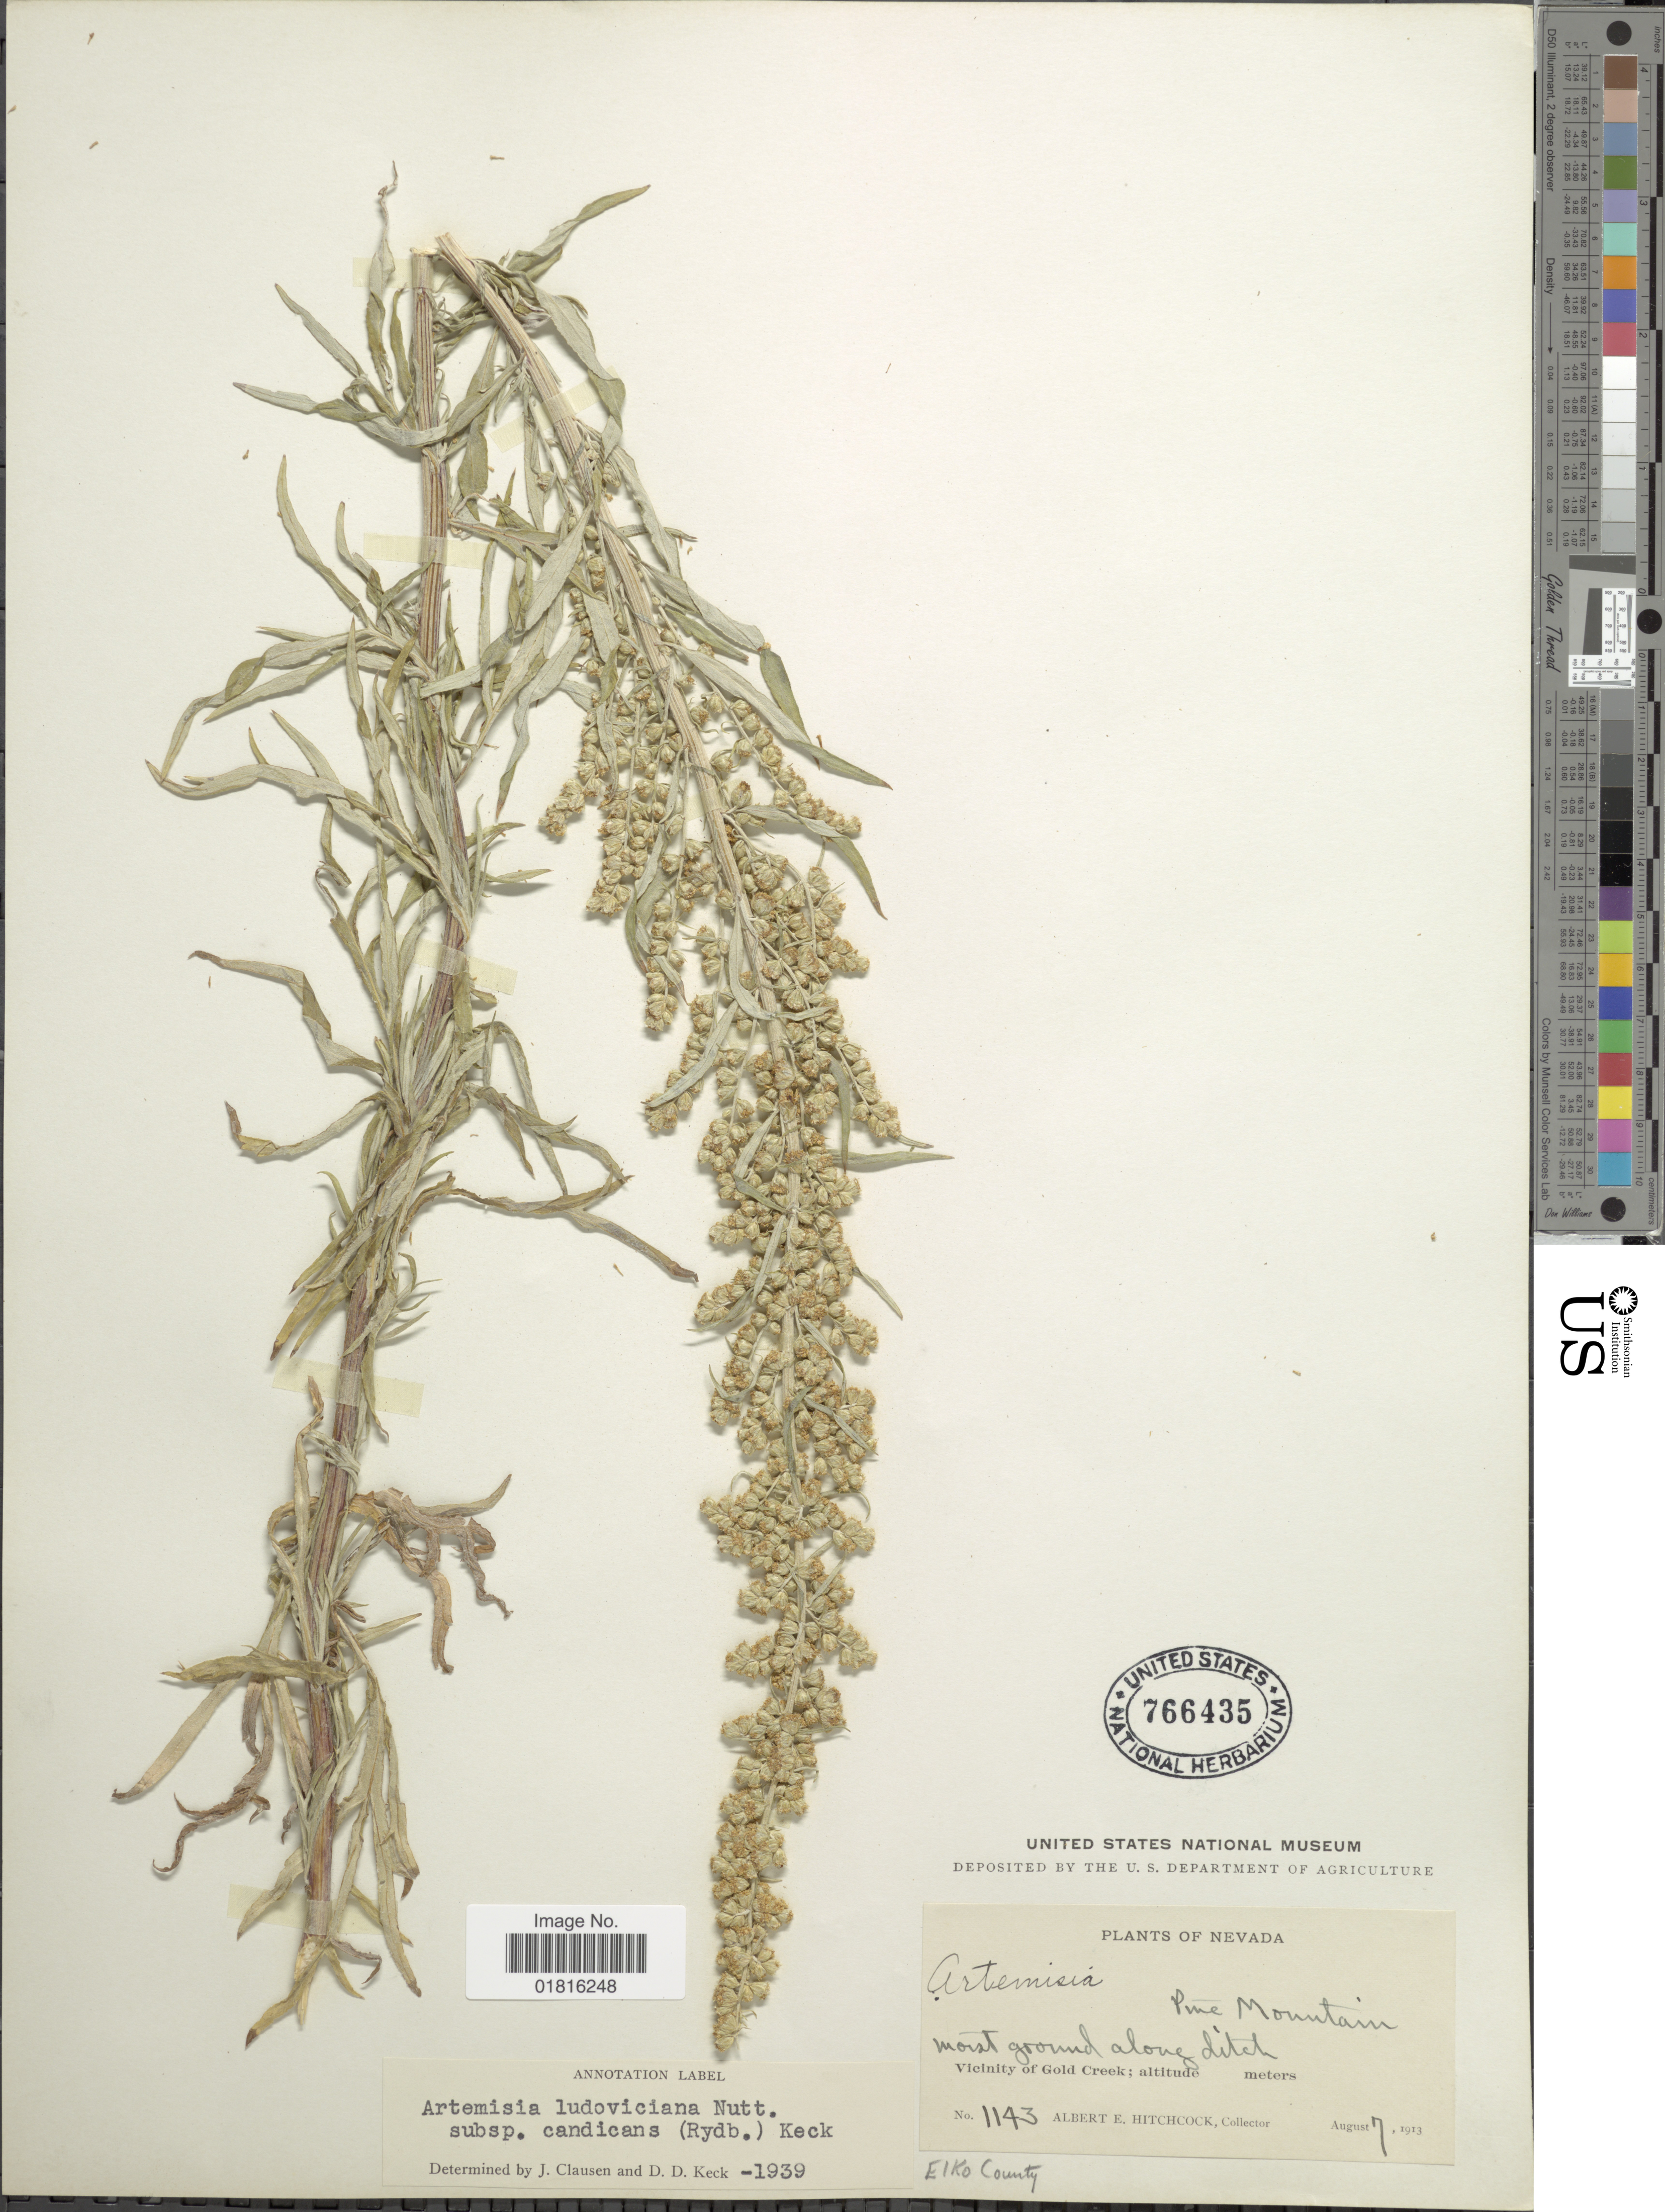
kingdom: Plantae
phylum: Tracheophyta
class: Magnoliopsida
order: Asterales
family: Asteraceae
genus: Artemisia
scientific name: Artemisia ludoviciana subsp. candicans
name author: (Rydb.) D.D. Keck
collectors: A. Hitchcock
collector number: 1143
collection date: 1913-08-07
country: United States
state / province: Nevada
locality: Mist ground along ditch, Vicinity of Gold Creek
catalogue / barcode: US 766435